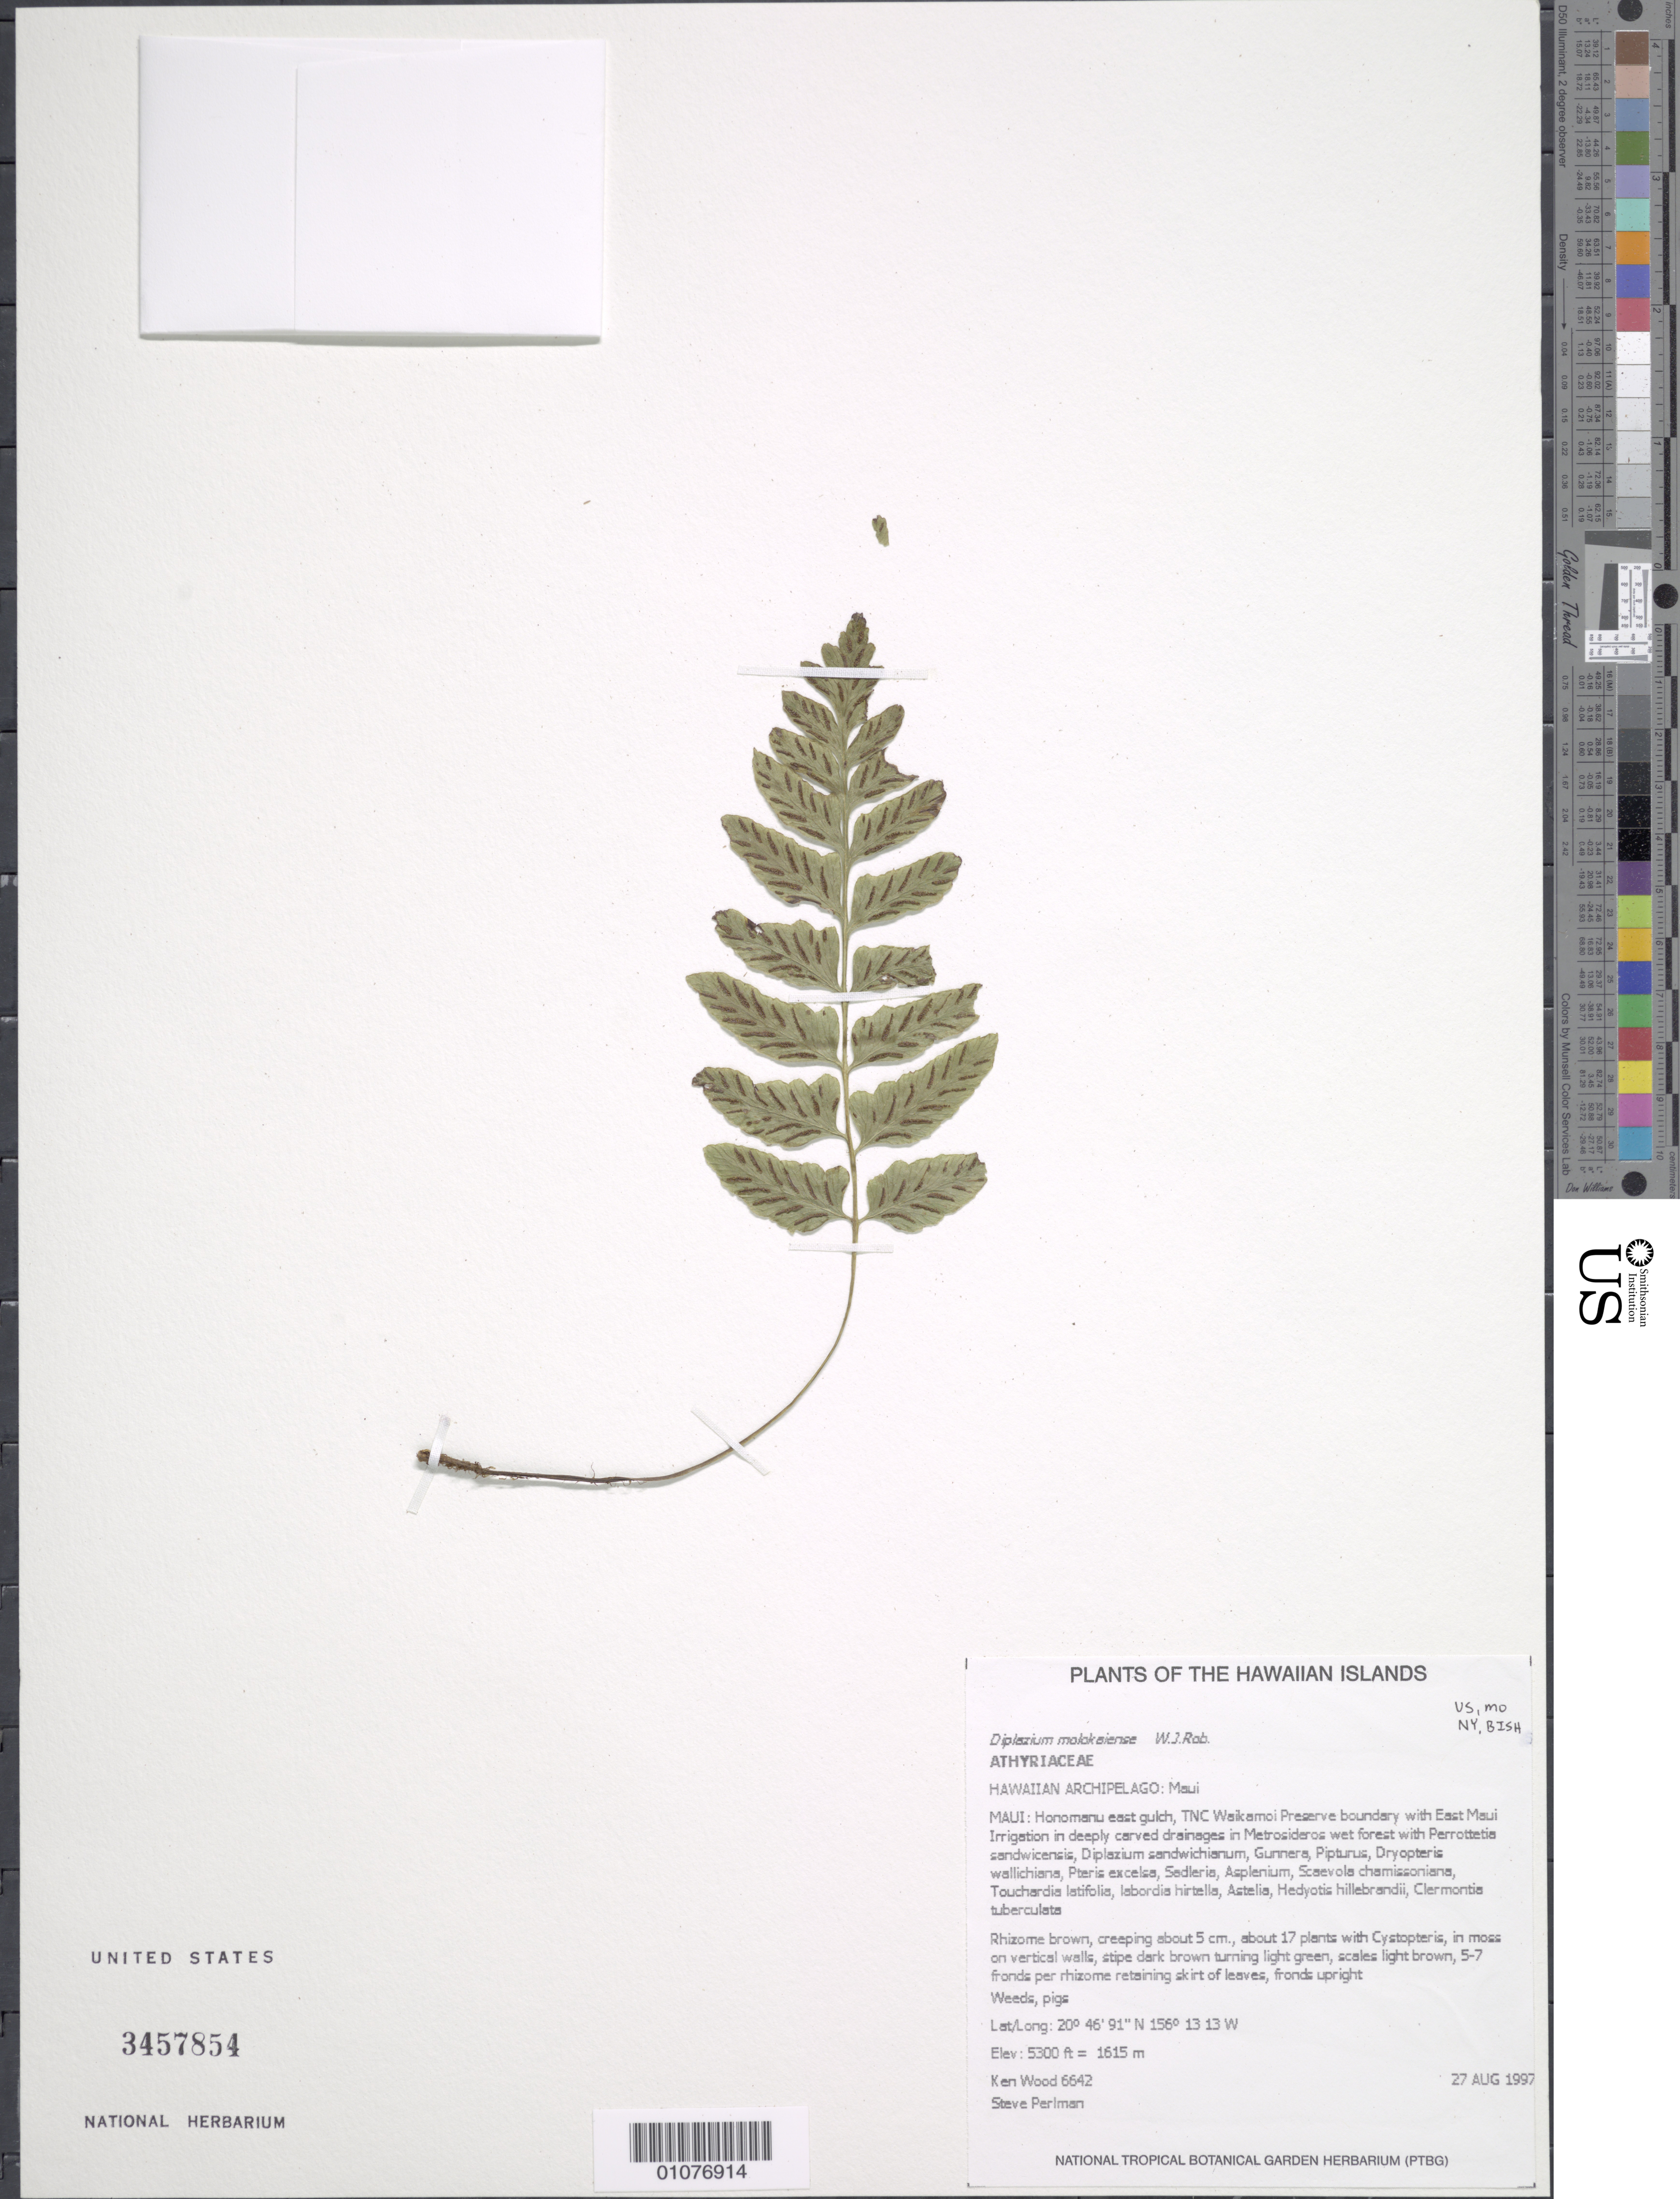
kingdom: Plantae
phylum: Tracheophyta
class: Polypodiopsida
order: Polypodiales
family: Athyriaceae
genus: Diplazium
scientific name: Diplazium molokaiense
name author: W. J. Rob.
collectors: K. R. Wood & S. P. Perlman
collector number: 6642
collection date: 1997-08-27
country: United States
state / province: Hawaii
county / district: Maui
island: Maui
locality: Honomanu E gulch, TNC Waikamoi Preserve boundary w/ E Maui Irrigation in deeply carved drainages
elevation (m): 1615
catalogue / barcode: US 3457854